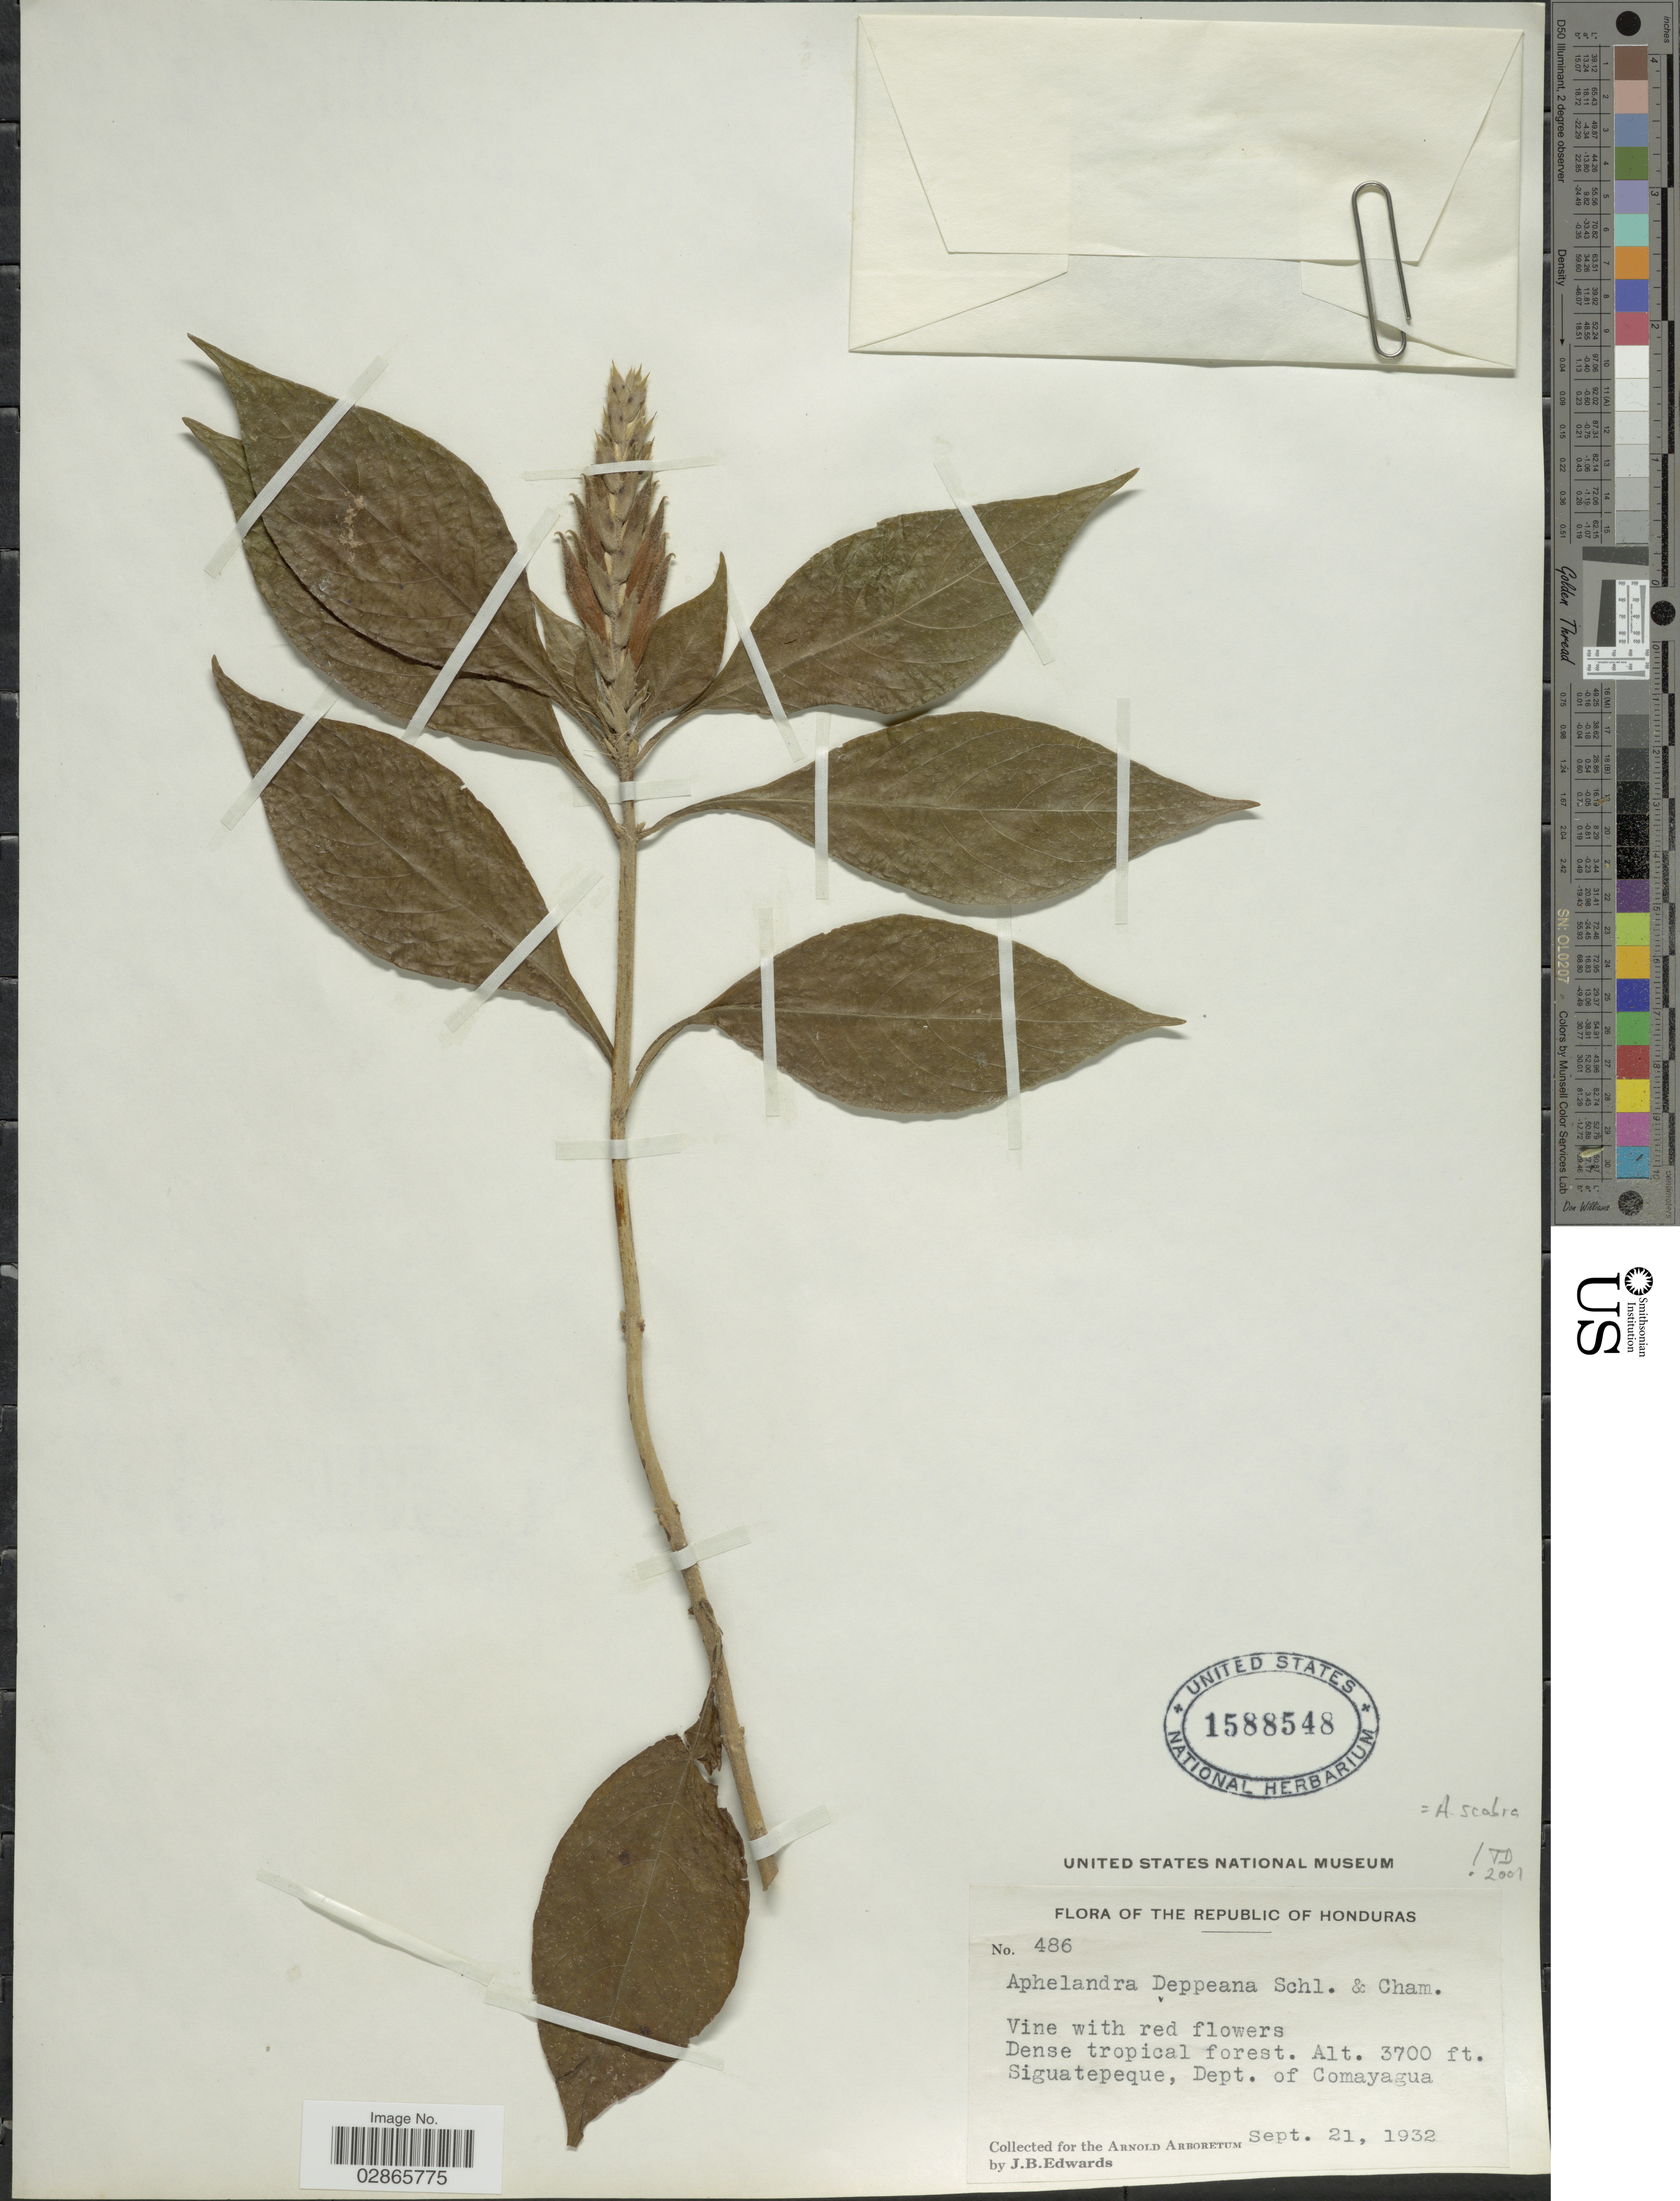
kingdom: Plantae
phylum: Tracheophyta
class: Magnoliopsida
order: Lamiales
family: Acanthaceae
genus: Aphelandra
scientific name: Aphelandra deppeana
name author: Schltdl. & Cham.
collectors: J. B. Edwards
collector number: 486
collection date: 1932-09-21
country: Honduras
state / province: Comayagua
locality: Siguatepeque, Dept. of Comayaguas.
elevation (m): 1128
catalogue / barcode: US 1588548